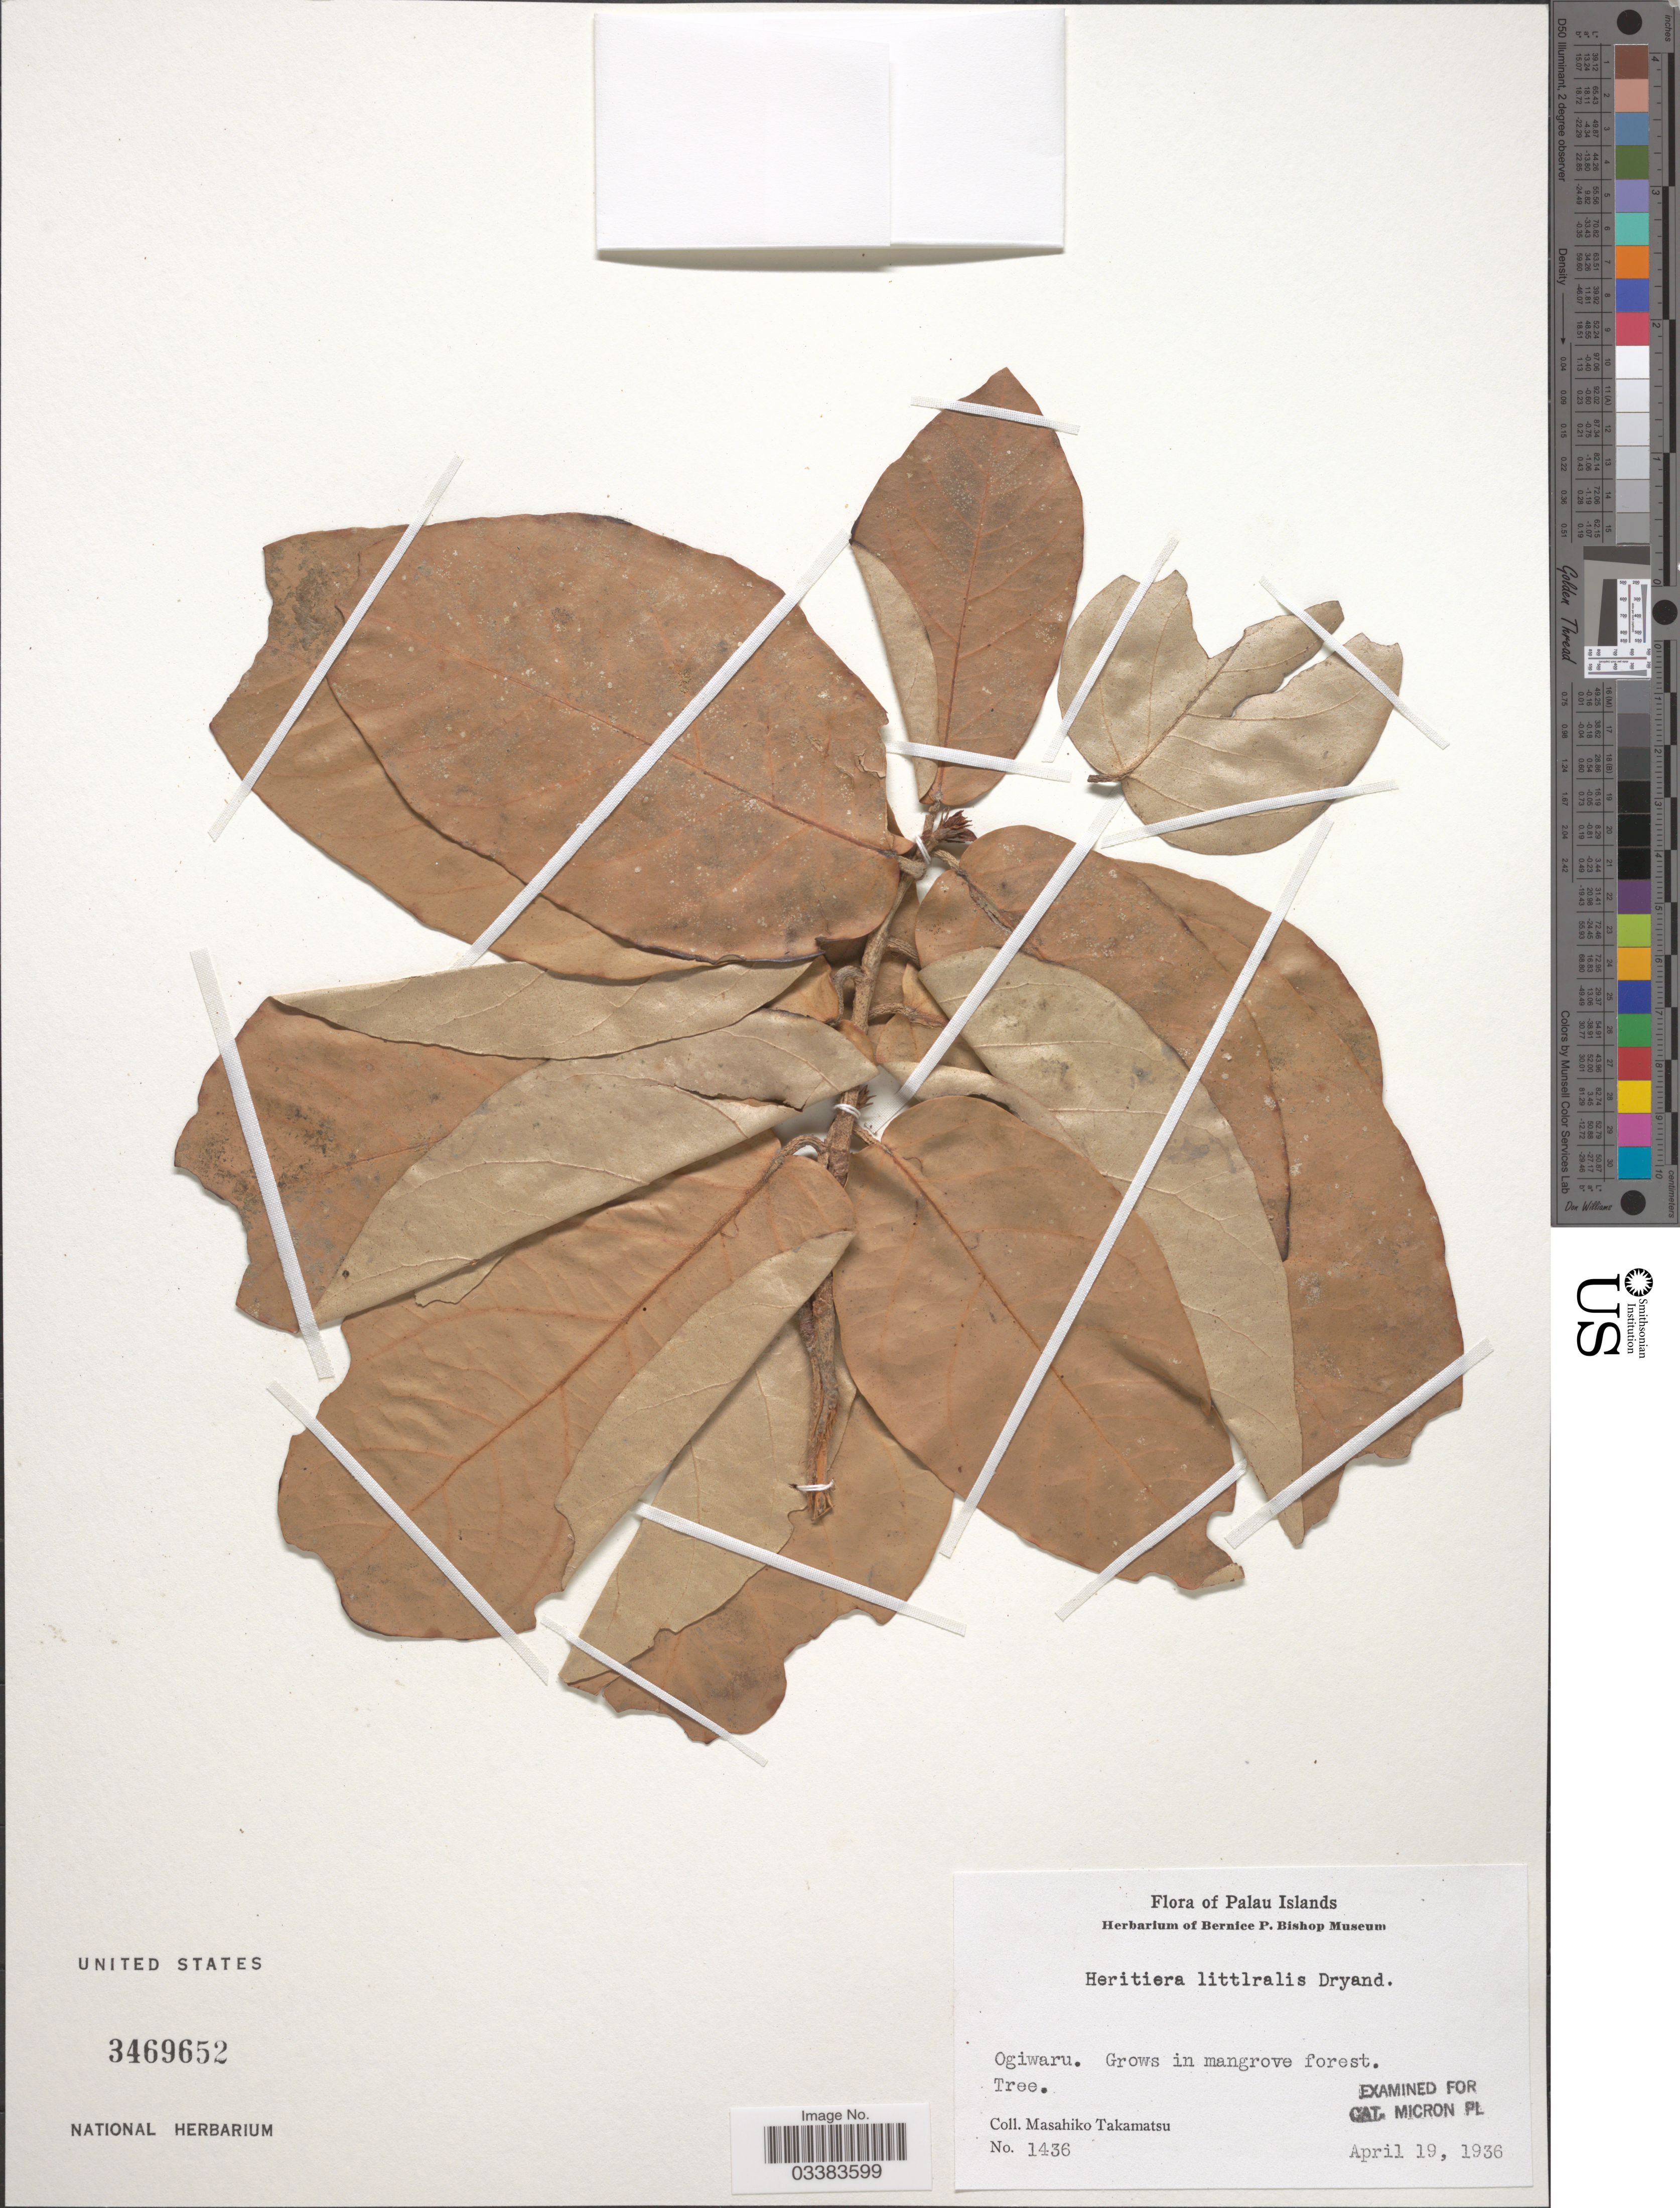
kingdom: Plantae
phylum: Tracheophyta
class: Magnoliopsida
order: Malvales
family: Malvaceae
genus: Heritiera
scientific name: Heritiera littoralis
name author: Aiton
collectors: M. Takamatsu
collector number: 1436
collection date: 1936-04-19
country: Palau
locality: Palau Islands. Ogiwaru [unsure placement]. Grows in mangrove forest.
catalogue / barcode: US 3469652